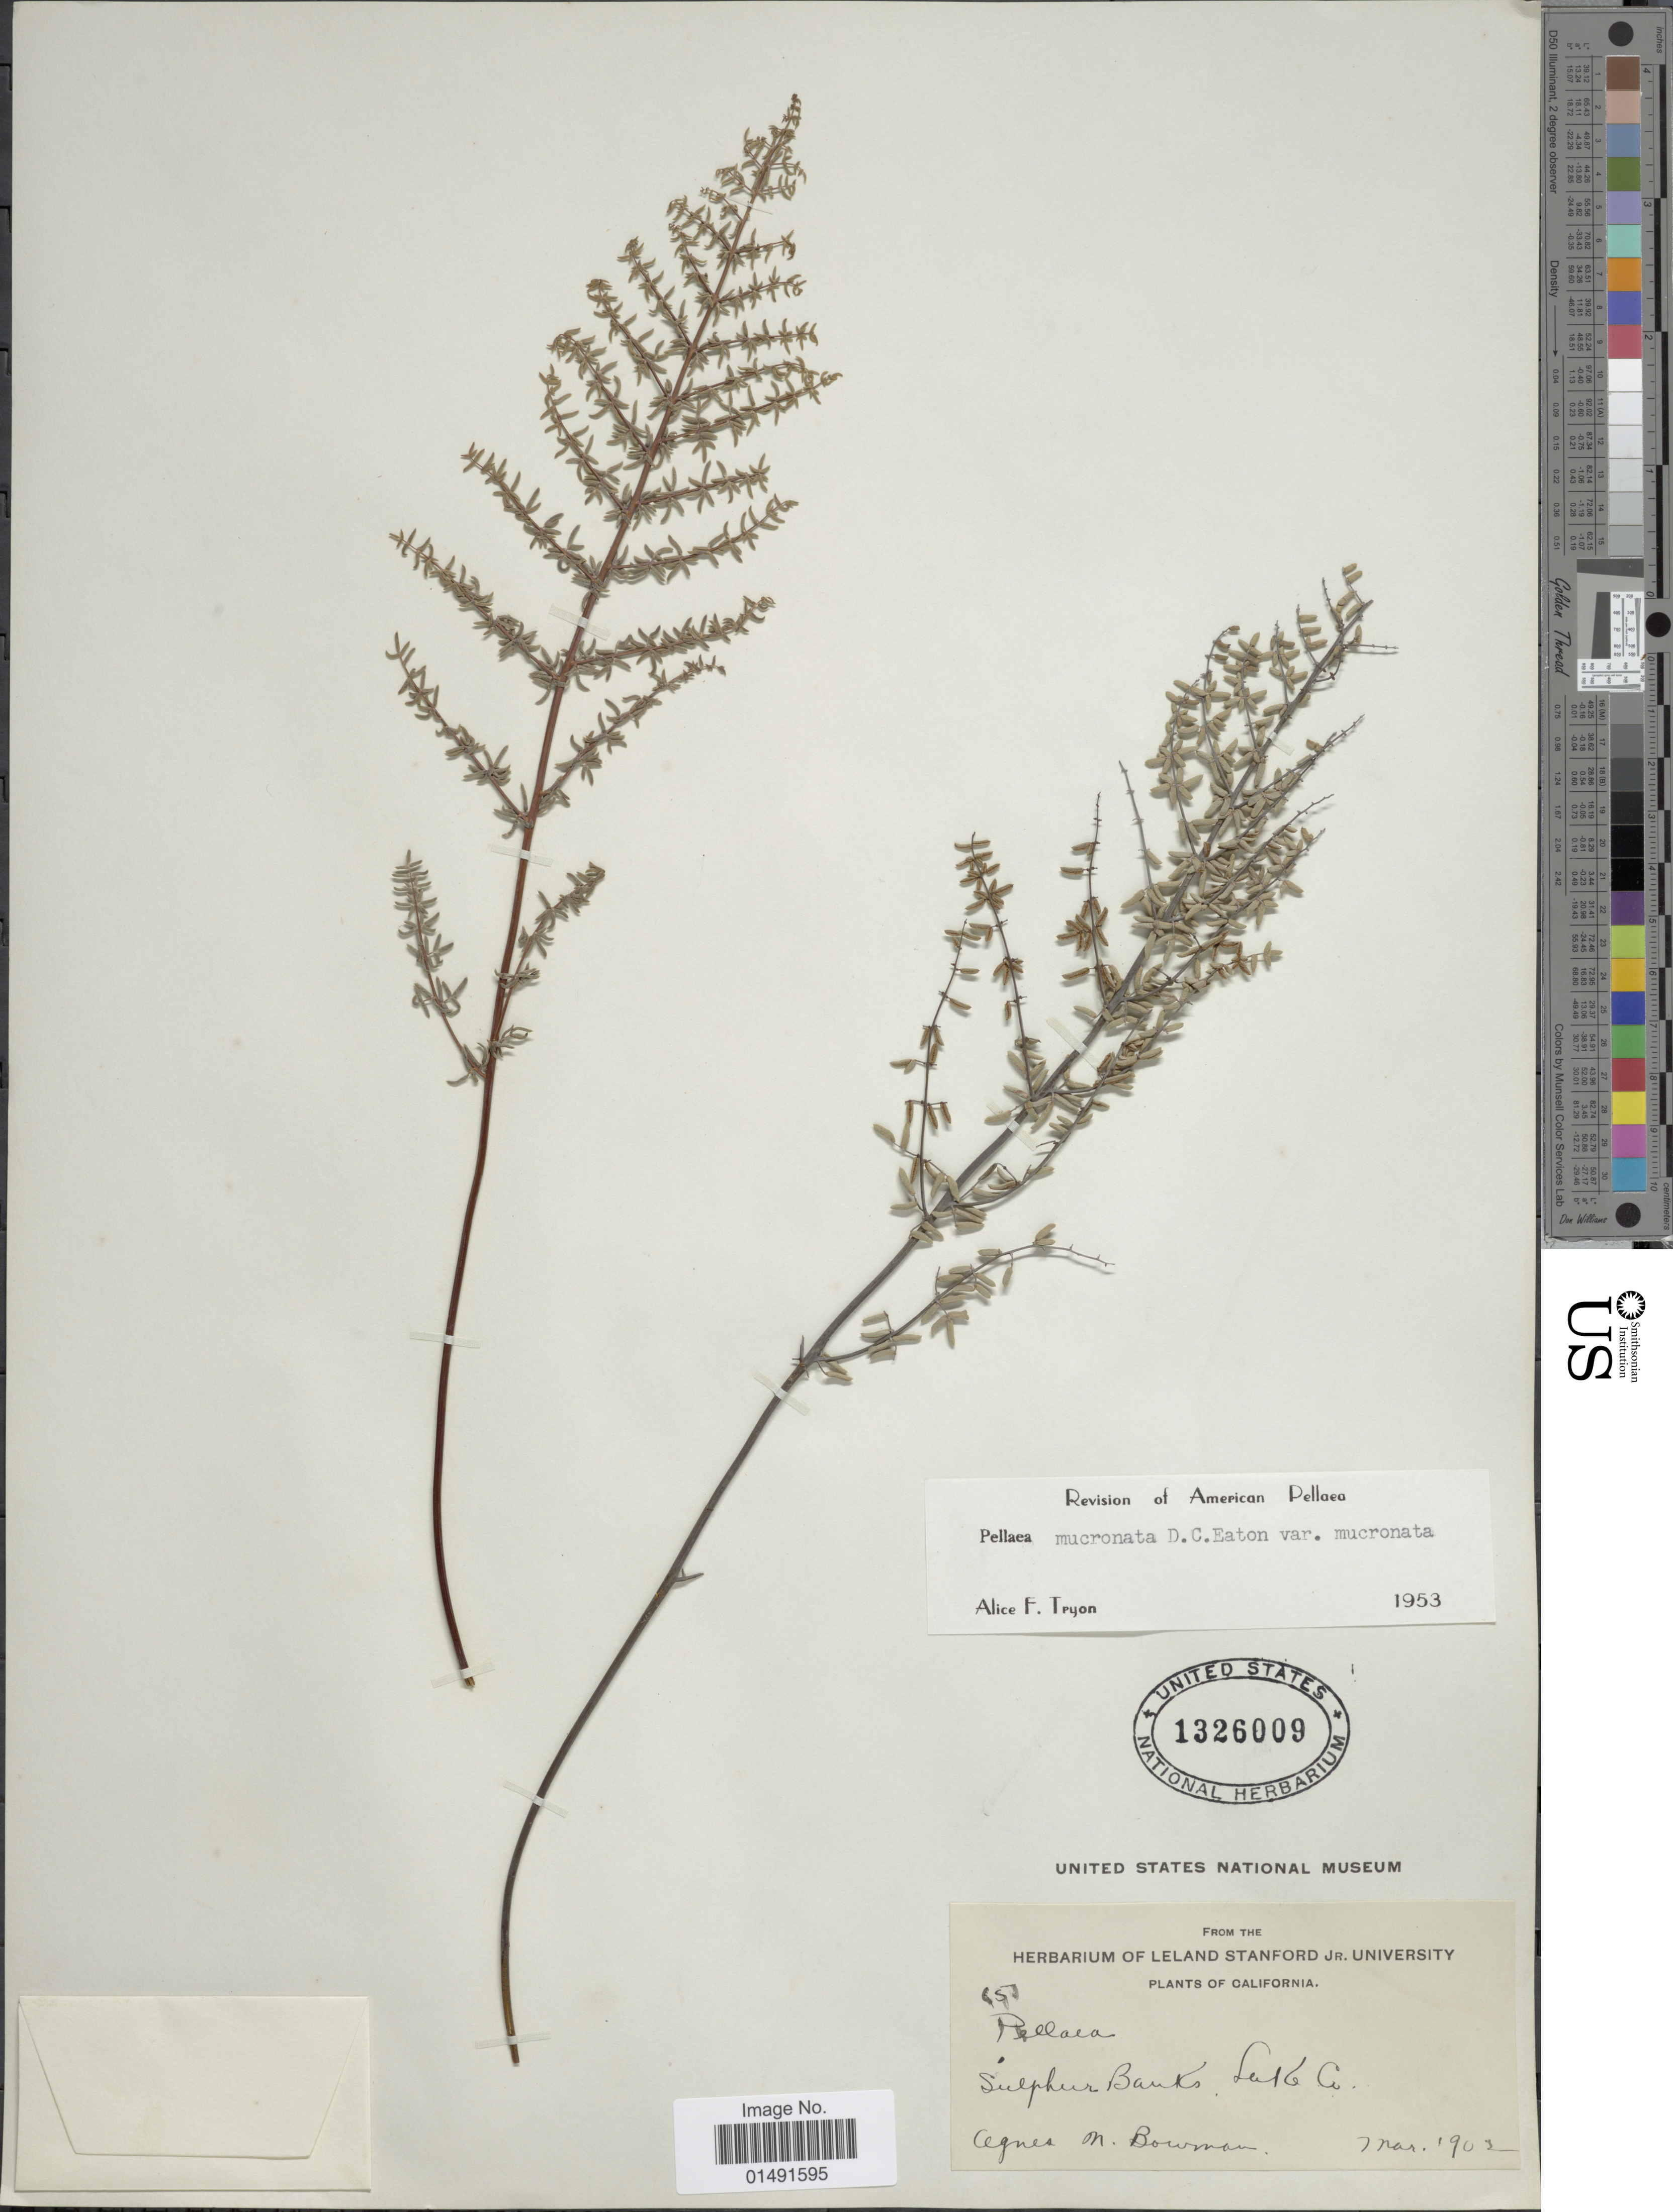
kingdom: Plantae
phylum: Tracheophyta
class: Polypodiopsida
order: Polypodiales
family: Pteridaceae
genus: Pellaea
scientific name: Pellaea mucronata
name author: (D.C. Eaton) D.C. Eaton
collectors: A. Bowman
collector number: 15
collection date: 1902-03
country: United States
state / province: California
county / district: Lake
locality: Sulphur Banks, Lake Co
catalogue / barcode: US 1326009